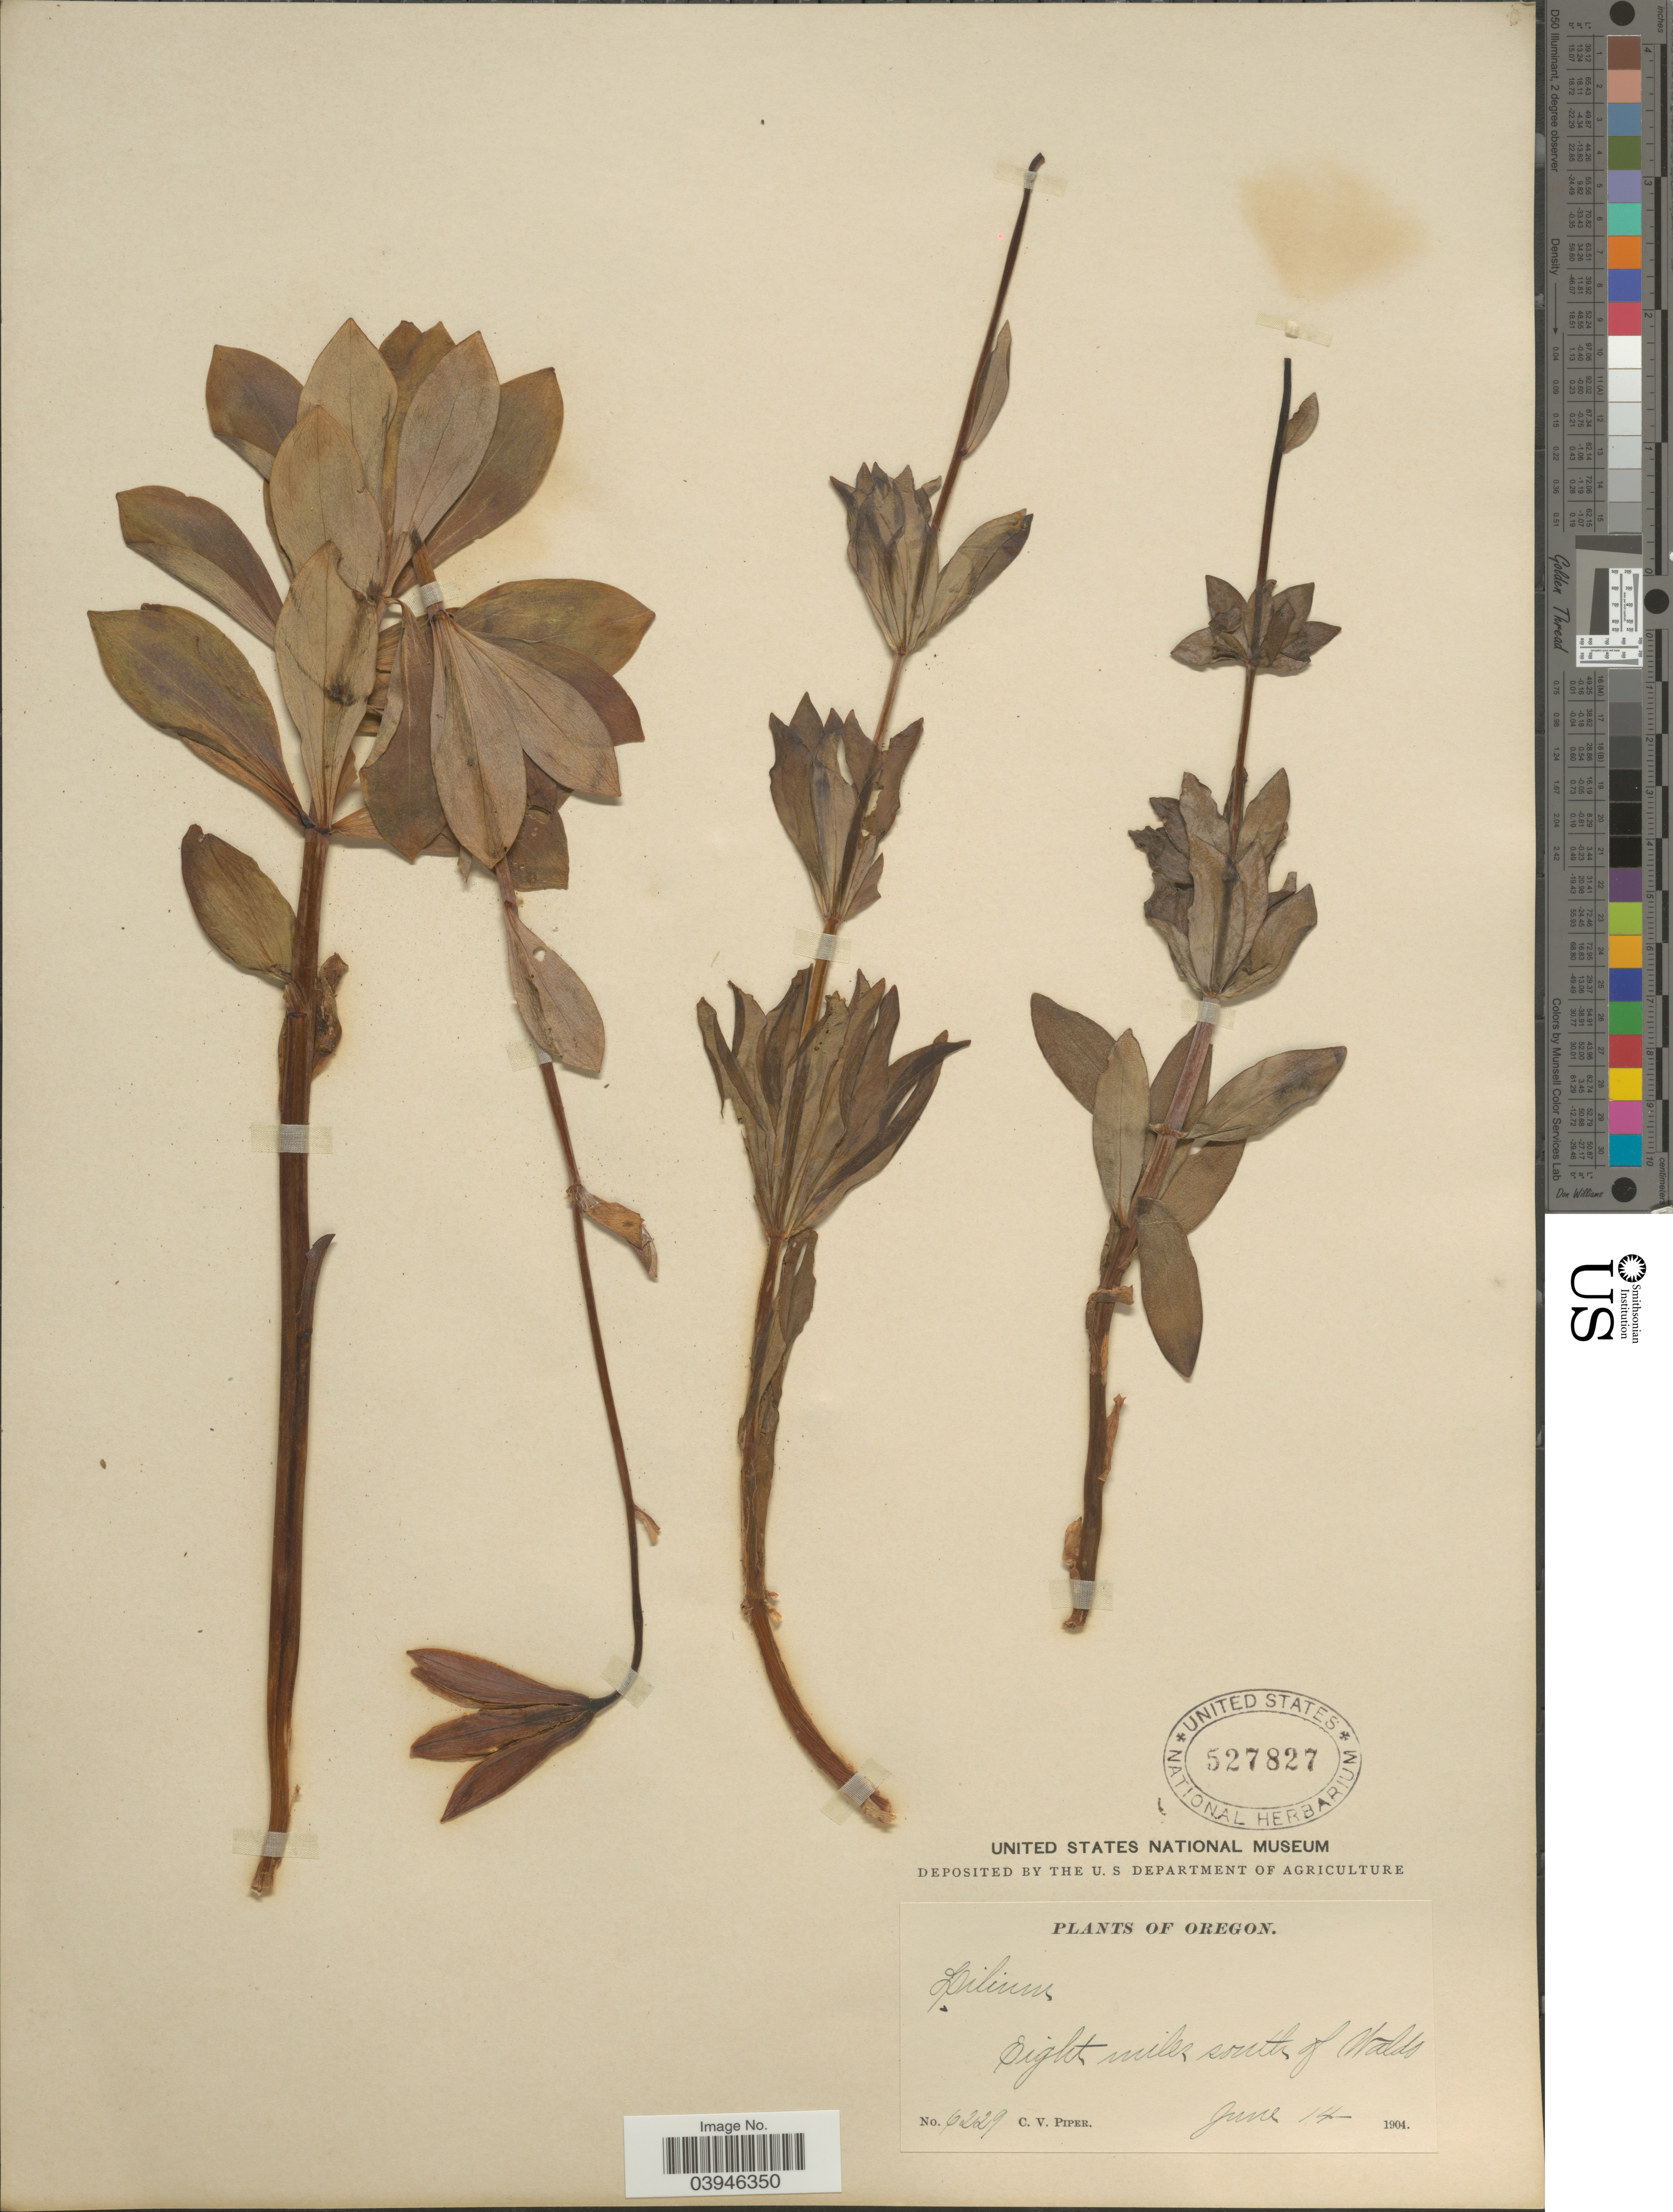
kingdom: Plantae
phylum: Tracheophyta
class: Liliopsida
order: Liliales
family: Liliaceae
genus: Lilium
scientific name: Lilium sp.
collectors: C. V. Piper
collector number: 6229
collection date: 1904-06-14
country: United States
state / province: Oregon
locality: Eight miles, south of Waldo.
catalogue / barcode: US 527827